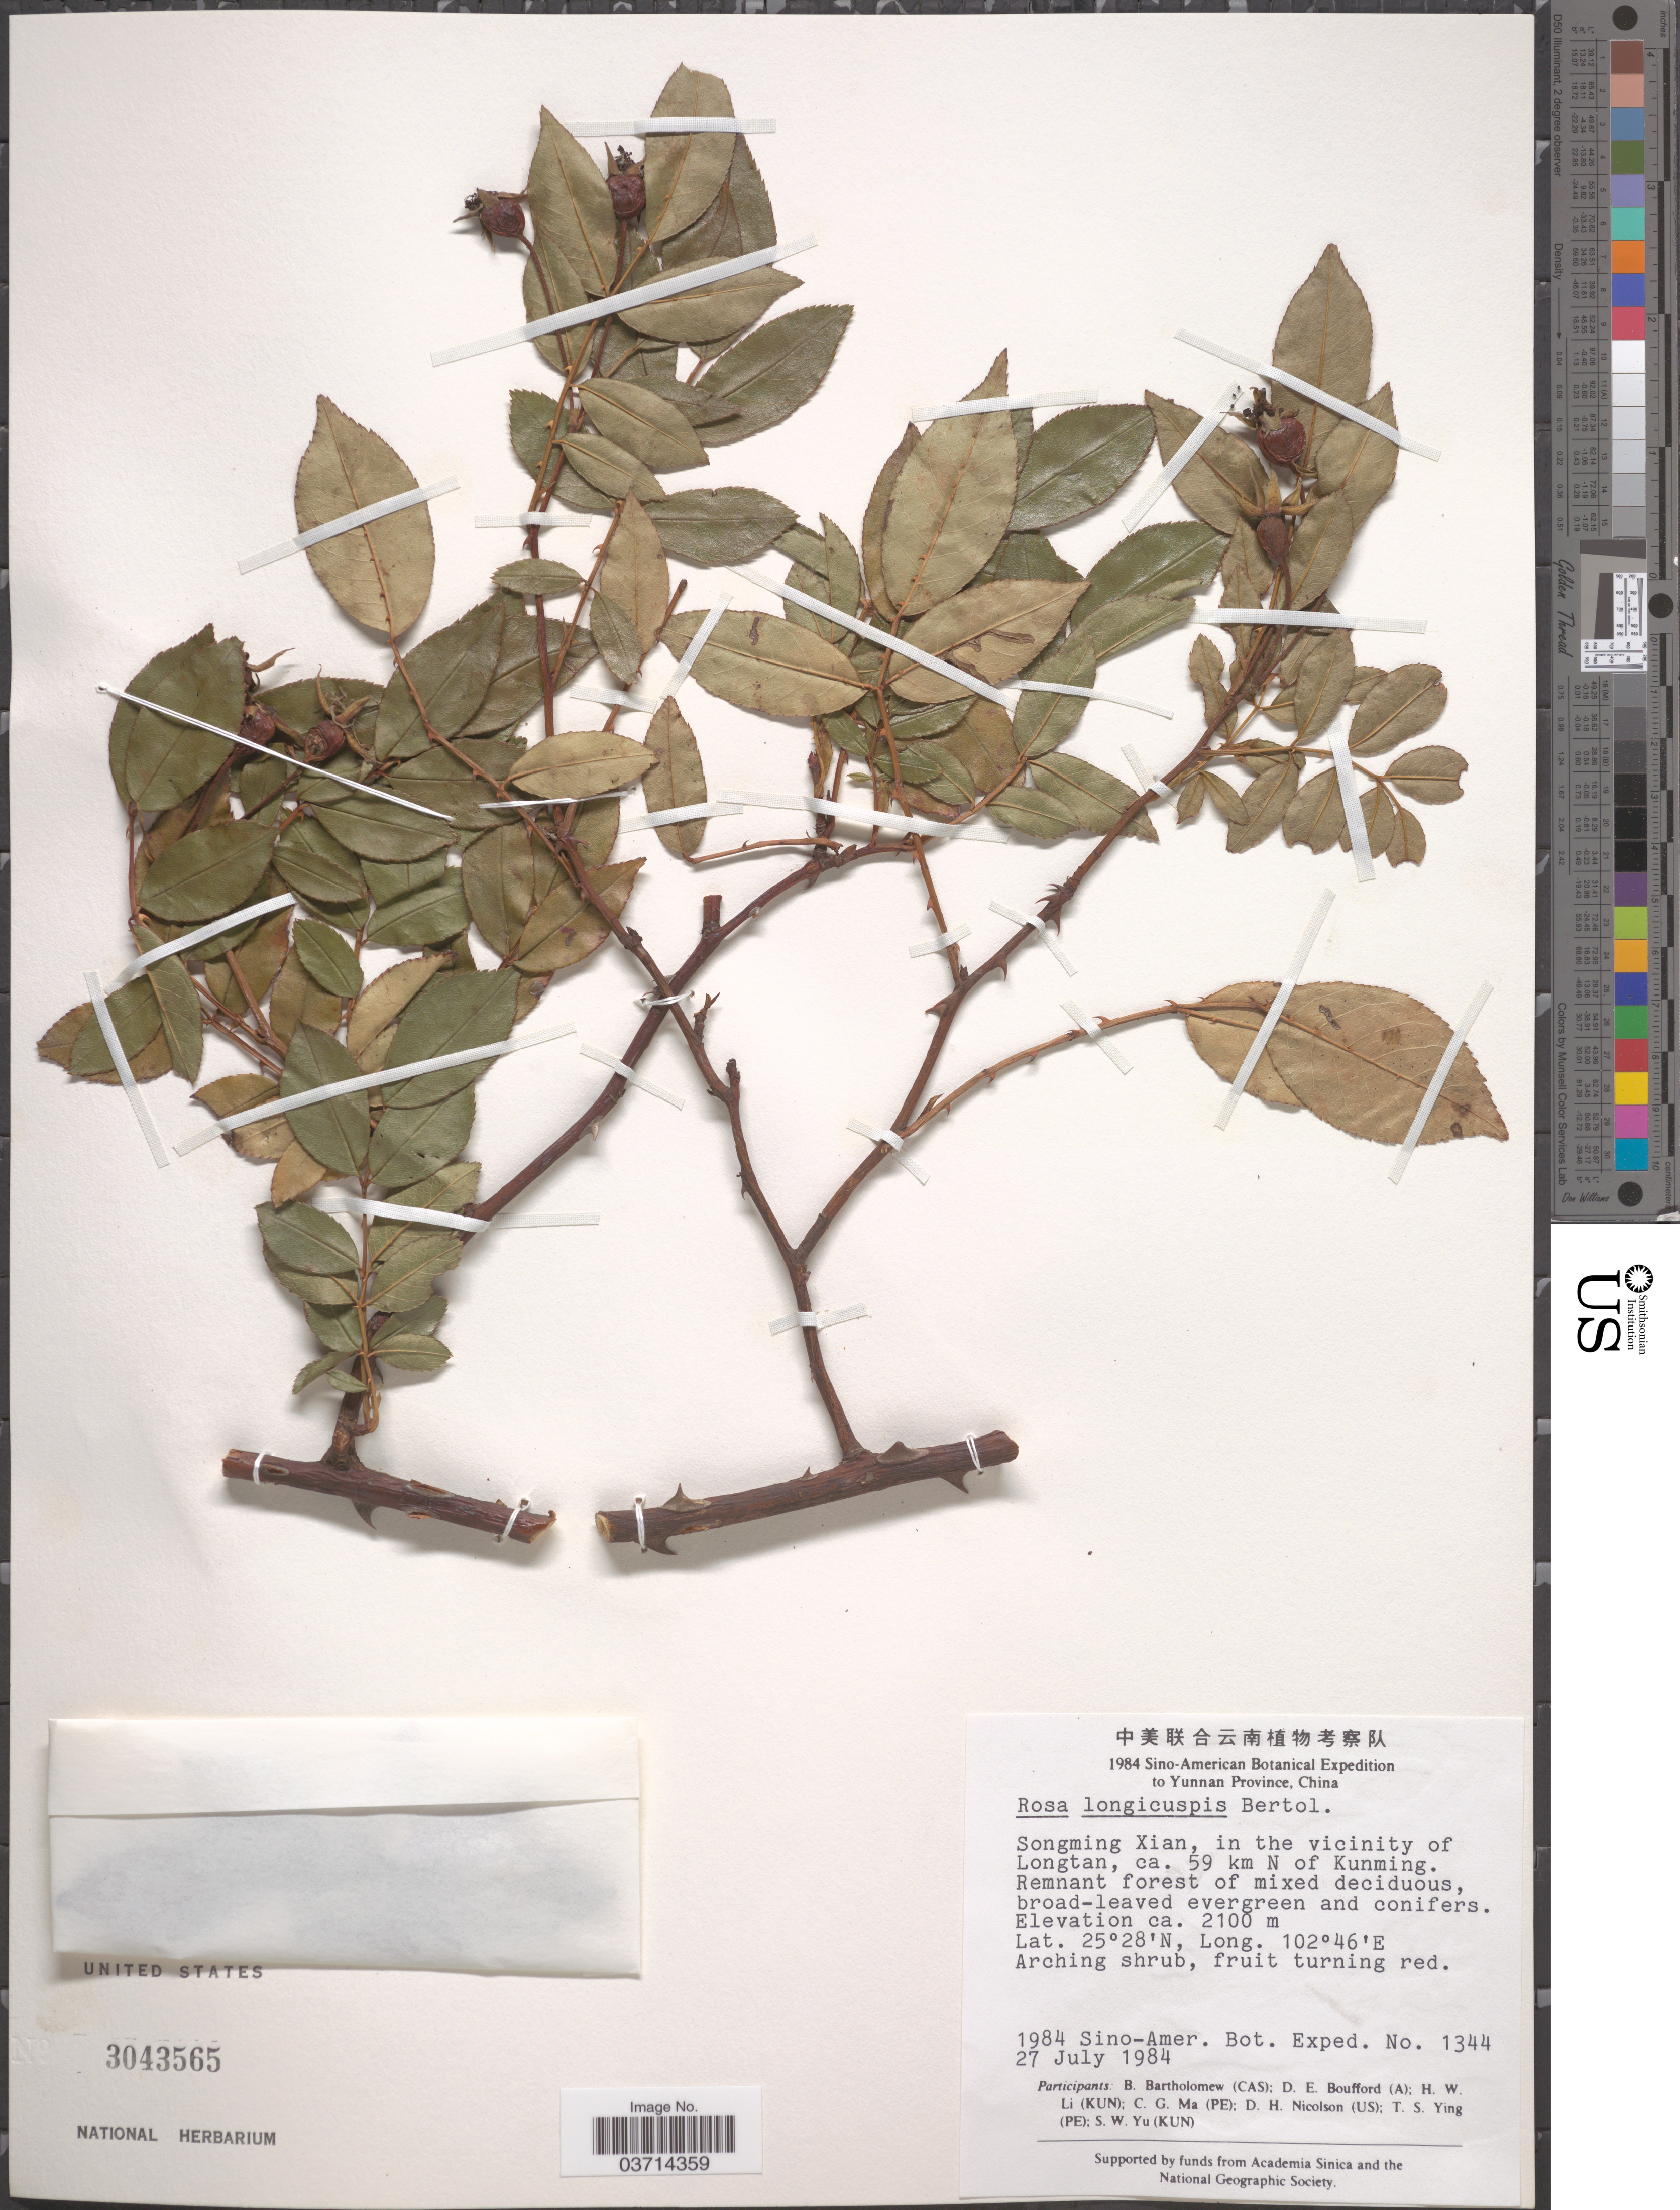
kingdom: Plantae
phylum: Tracheophyta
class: Magnoliopsida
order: Rosales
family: Rosaceae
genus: Rosa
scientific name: Rosa moschata subsp. longicuspis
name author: (Bertol.) Cardot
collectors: Sino-Amer. Bot. Exped. 1984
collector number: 1344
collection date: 1984-07-27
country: China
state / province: Yunnan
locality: Songming Xian, in the vicinity of Longtan, ca. 59 km N of Kunming.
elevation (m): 2100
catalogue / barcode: US 3043565